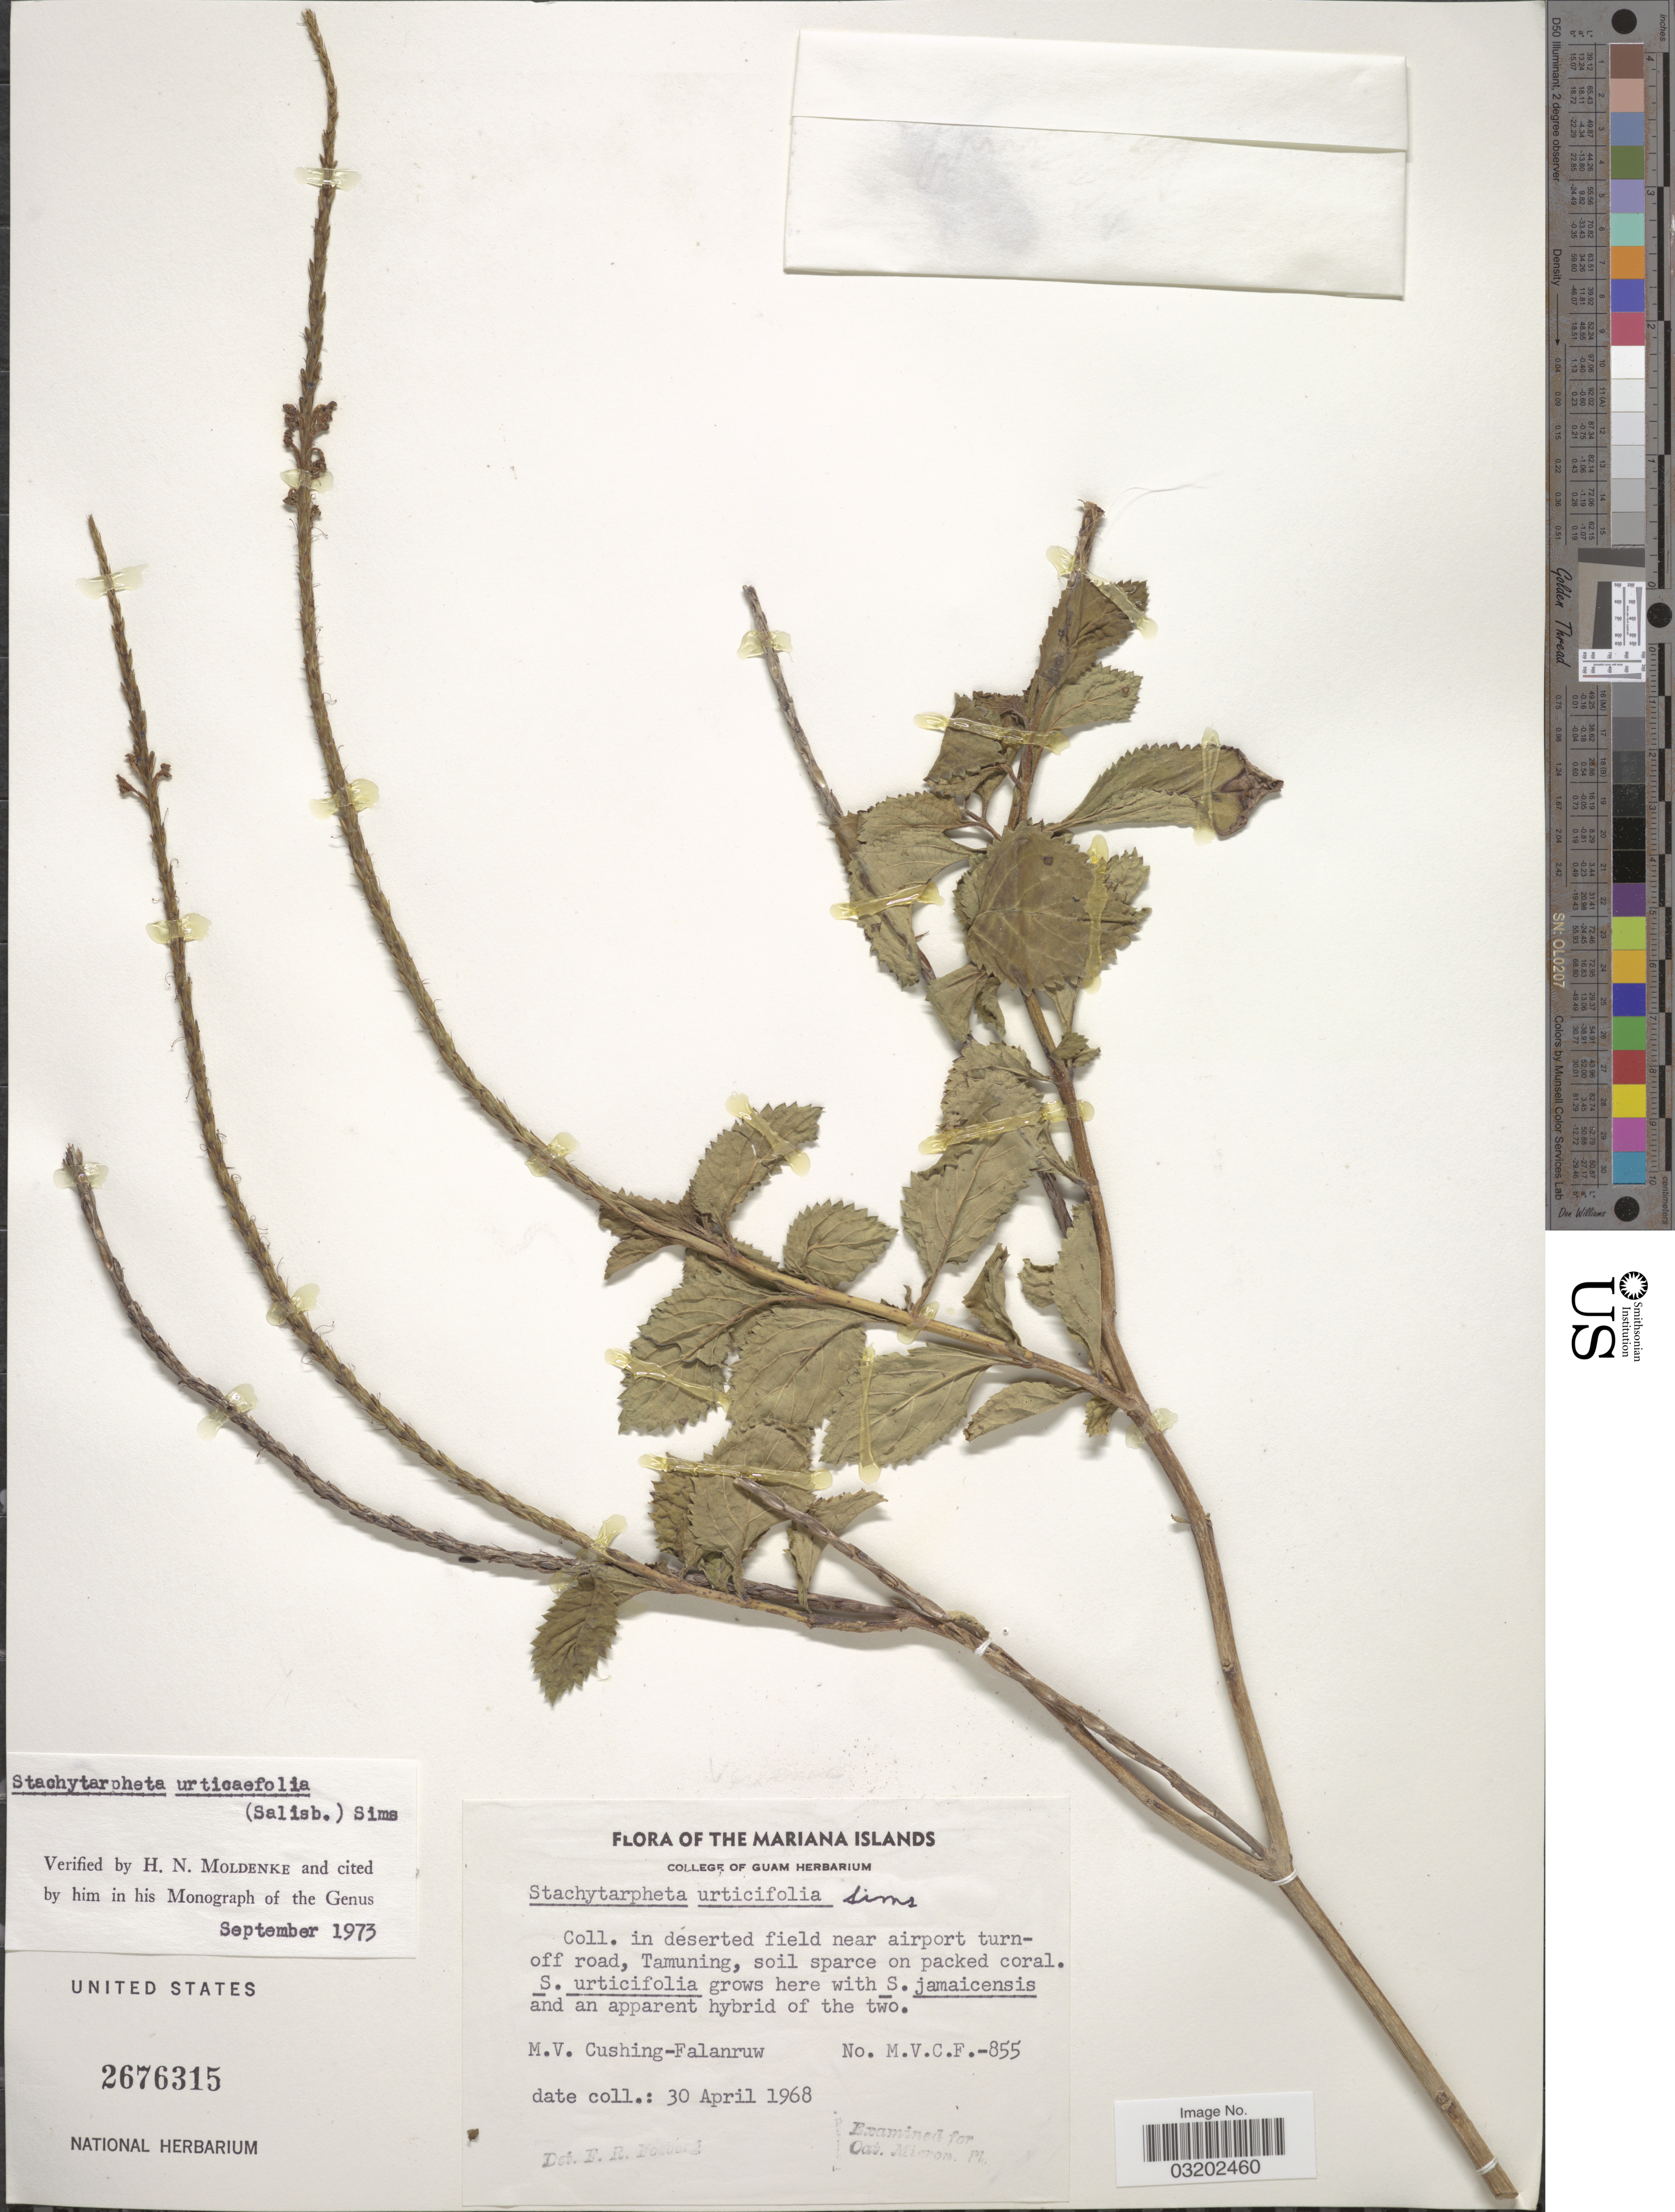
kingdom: Plantae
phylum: Tracheophyta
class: Magnoliopsida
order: Lamiales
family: Verbenaceae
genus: Stachytarpheta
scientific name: Stachytarpheta urticifolia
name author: Sims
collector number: M.V.C.F.-855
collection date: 1968-04-30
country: Northern Mariana Islands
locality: The Mariana Islands. In deserted field near airport turn-off road, Tamuning.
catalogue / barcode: US 2676315